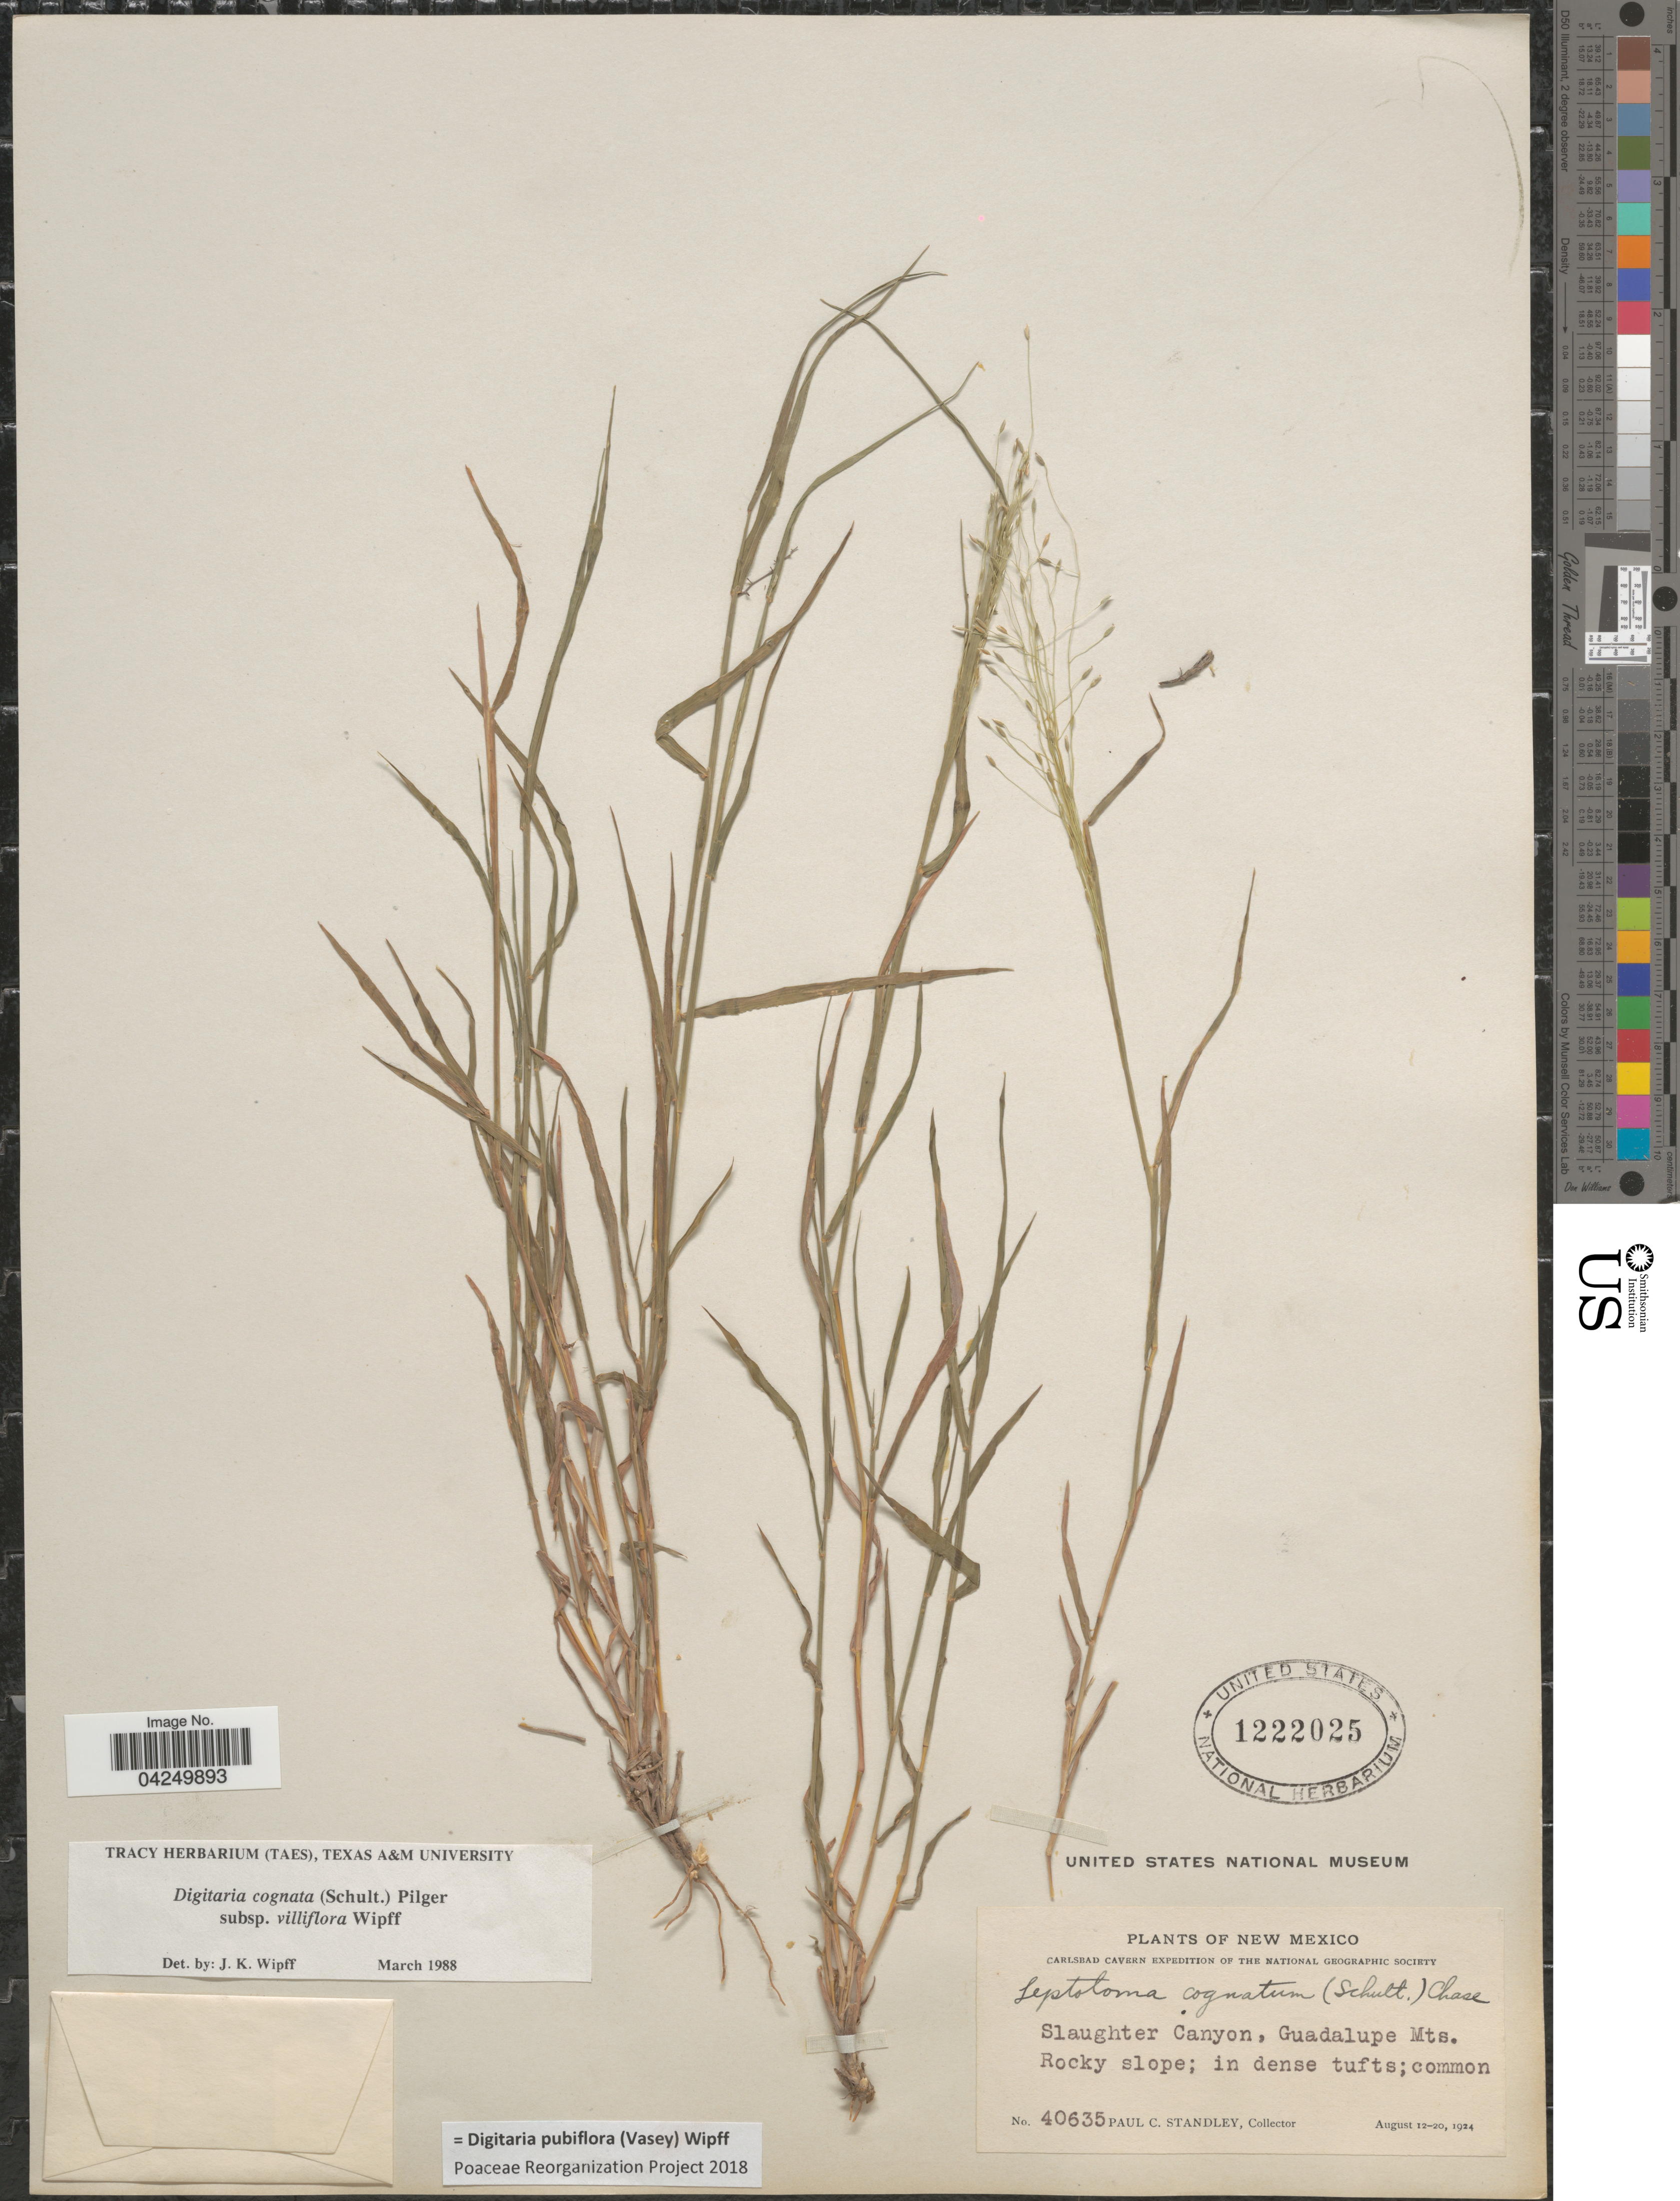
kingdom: Plantae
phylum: Tracheophyta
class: Liliopsida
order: Poales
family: Poaceae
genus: Digitaria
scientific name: Digitaria pubiflora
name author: (Vasey) Wipff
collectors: P. C. Standley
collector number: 40635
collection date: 1924-08-12/1924-08-20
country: United States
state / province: New Mexico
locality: Carlsbad Cavern Expedition. Slaughter Canyon, Guadalupe Mts. Rocky slope; in dense tufts.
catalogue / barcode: US 1222025